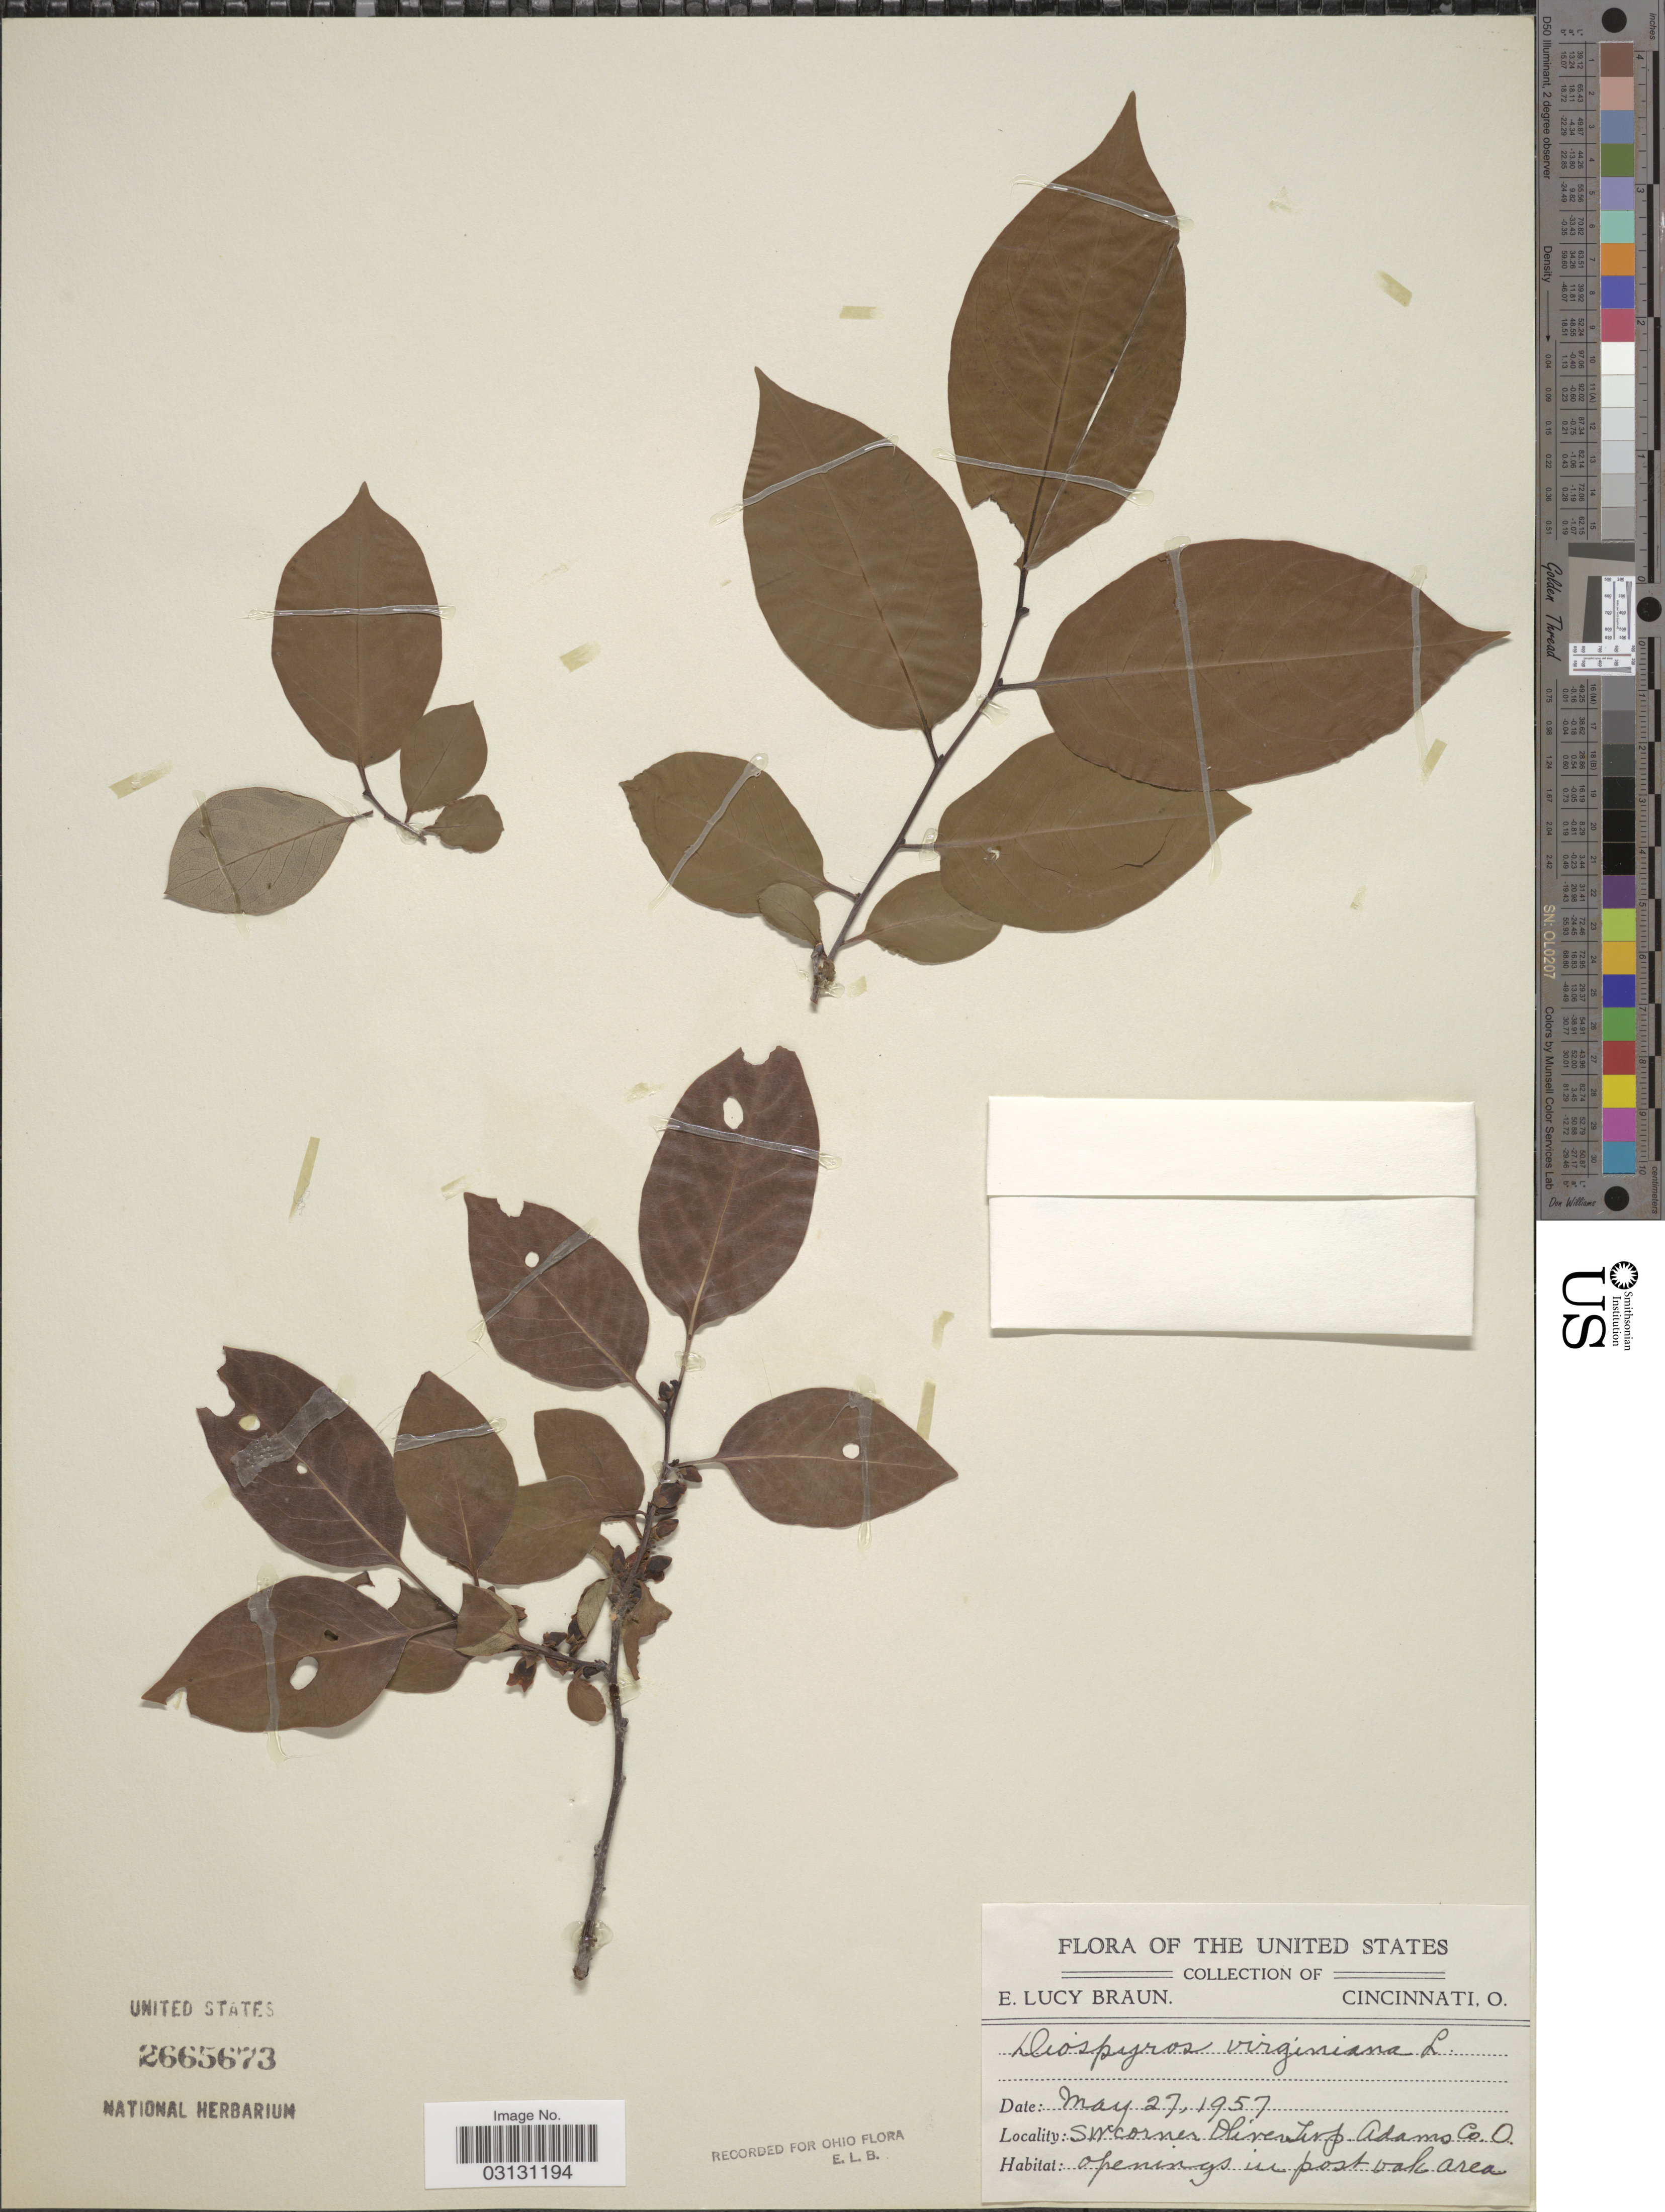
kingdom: Plantae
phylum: Tracheophyta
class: Magnoliopsida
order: Ericales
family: Ebenaceae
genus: Diospyros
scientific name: Diospyros virginiana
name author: L.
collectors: E. L. Braun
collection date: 1957-05-27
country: United States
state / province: Ohio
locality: SW corner Oliver Twp. Adams Co.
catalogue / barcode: US 2665673